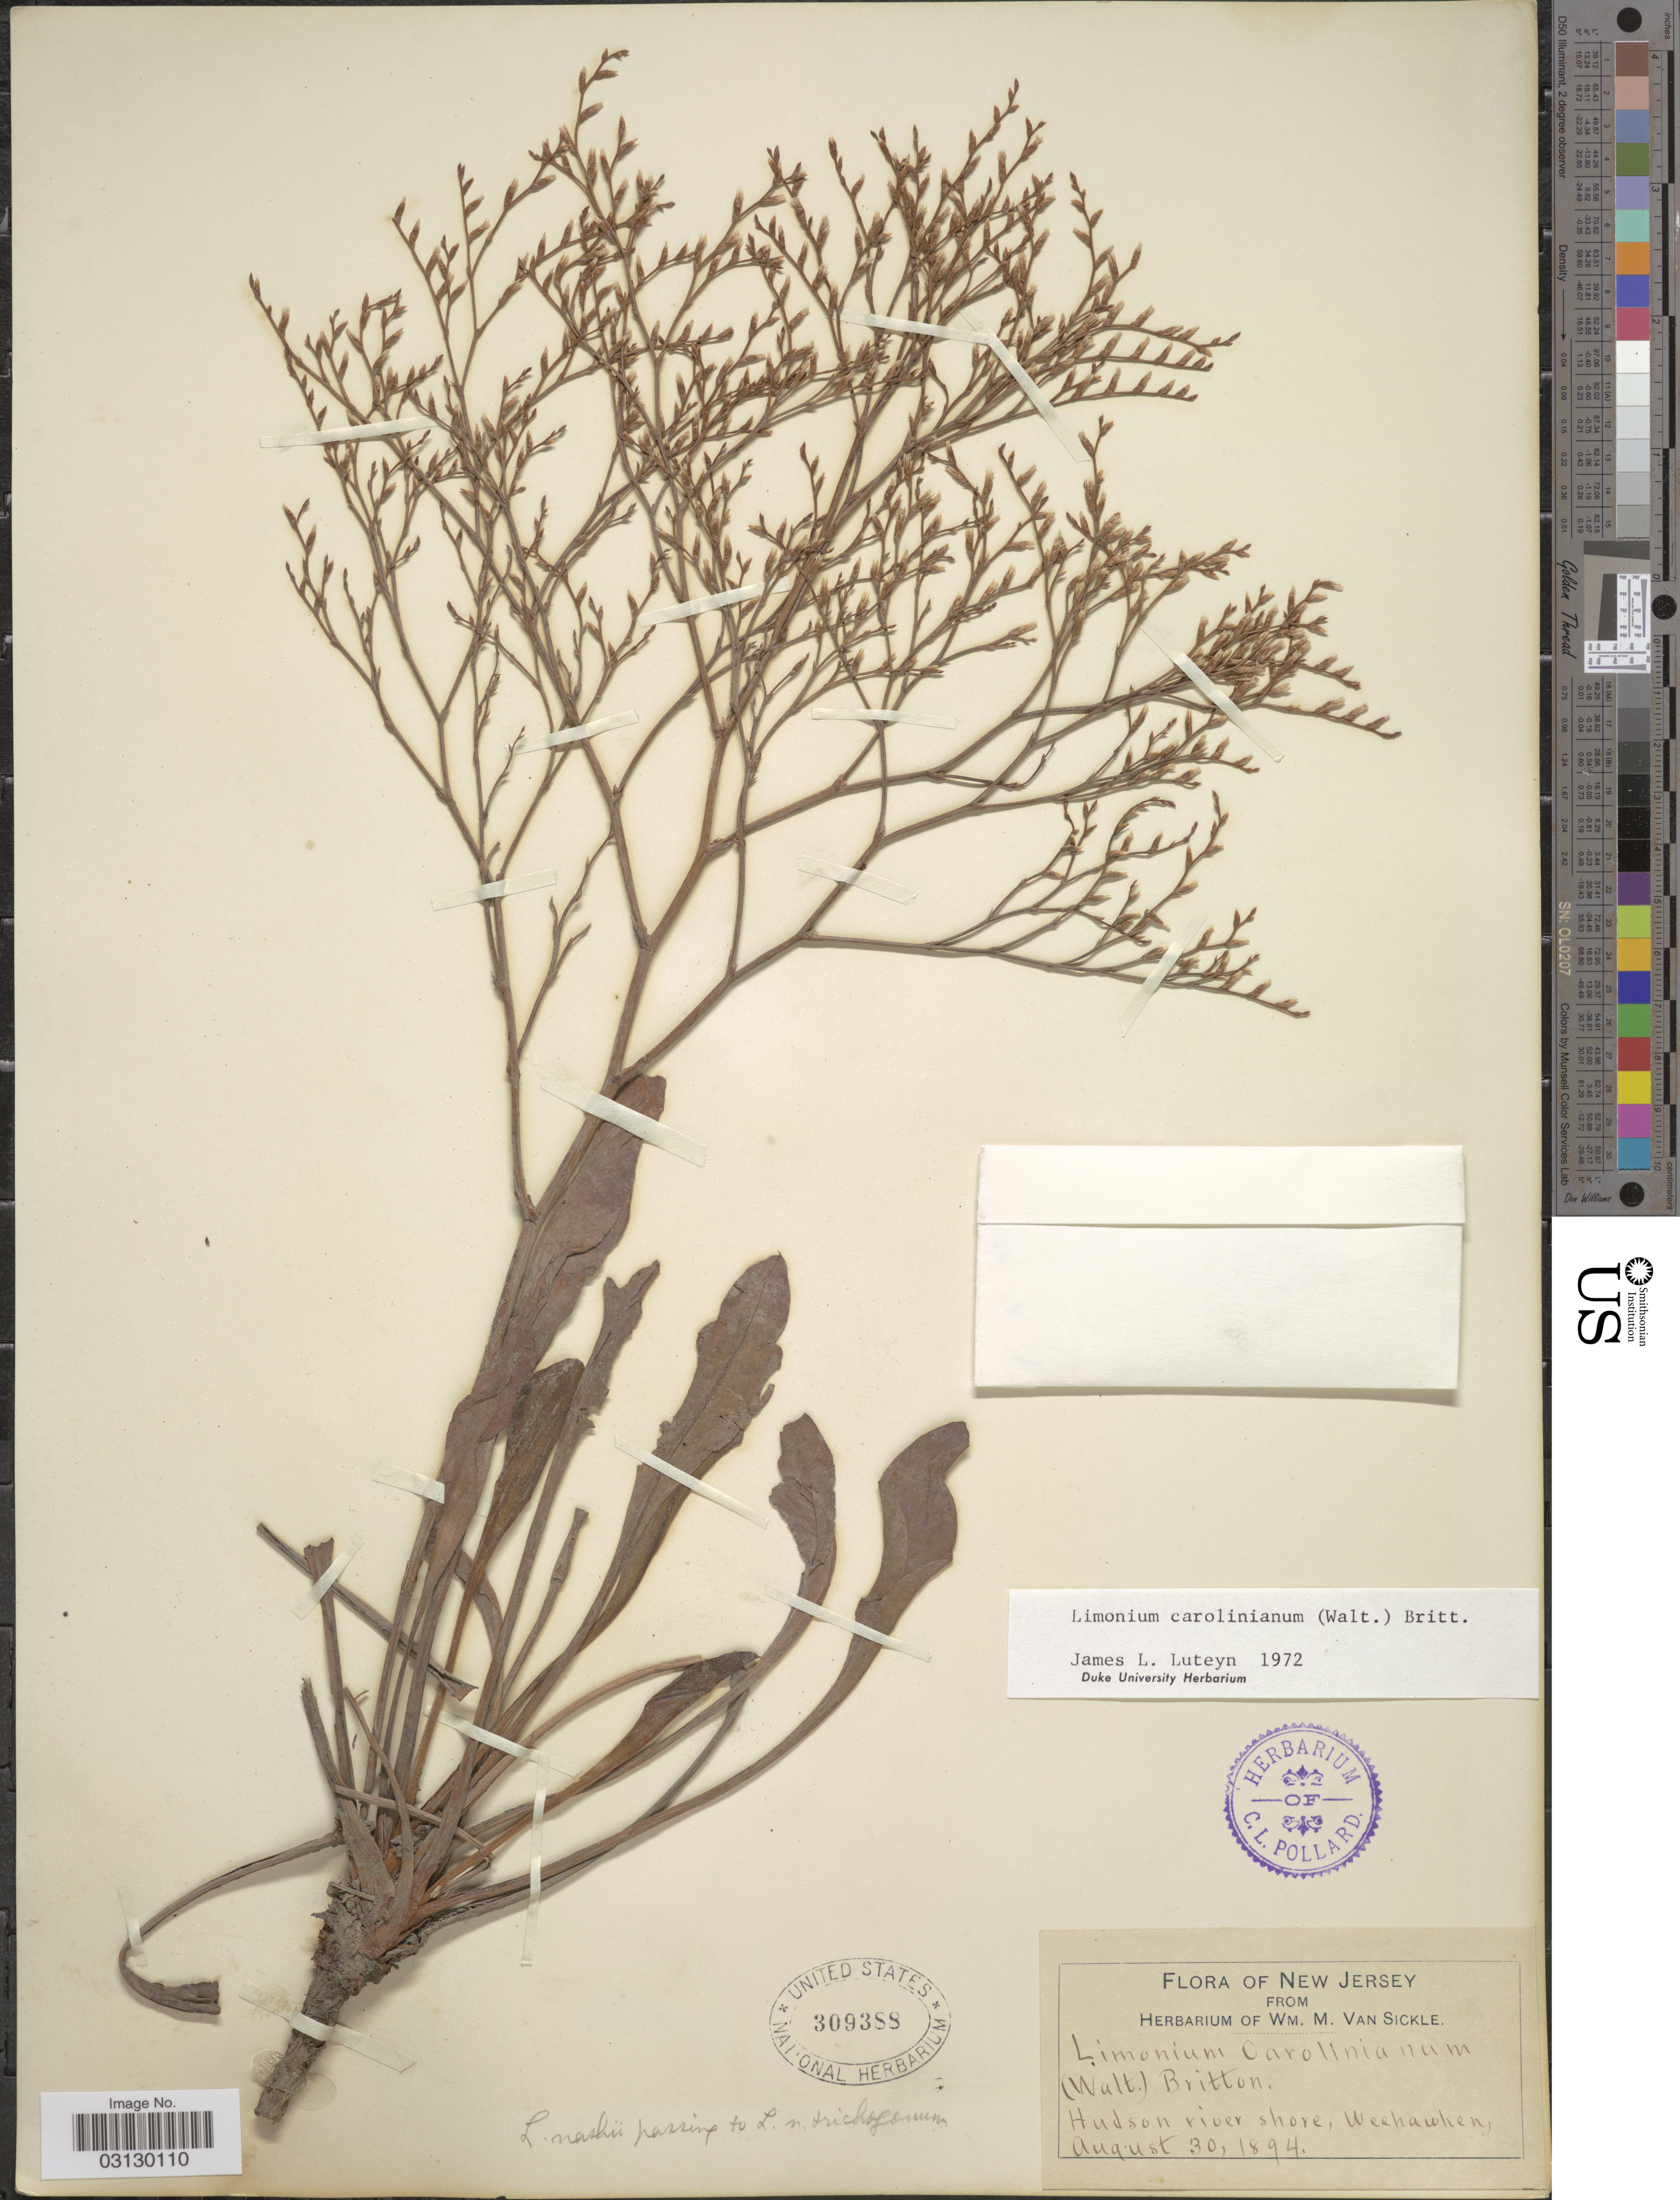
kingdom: Plantae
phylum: Tracheophyta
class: Magnoliopsida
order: Caryophyllales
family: Plumbaginaceae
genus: Limonium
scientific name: Limonium carolinianum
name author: (Walter) Britton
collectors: ex herb. Wm. M. Van Sickle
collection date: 1894-08-30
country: United States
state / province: New Jersey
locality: Hudson river shore, Weehawken.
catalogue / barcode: US 309388